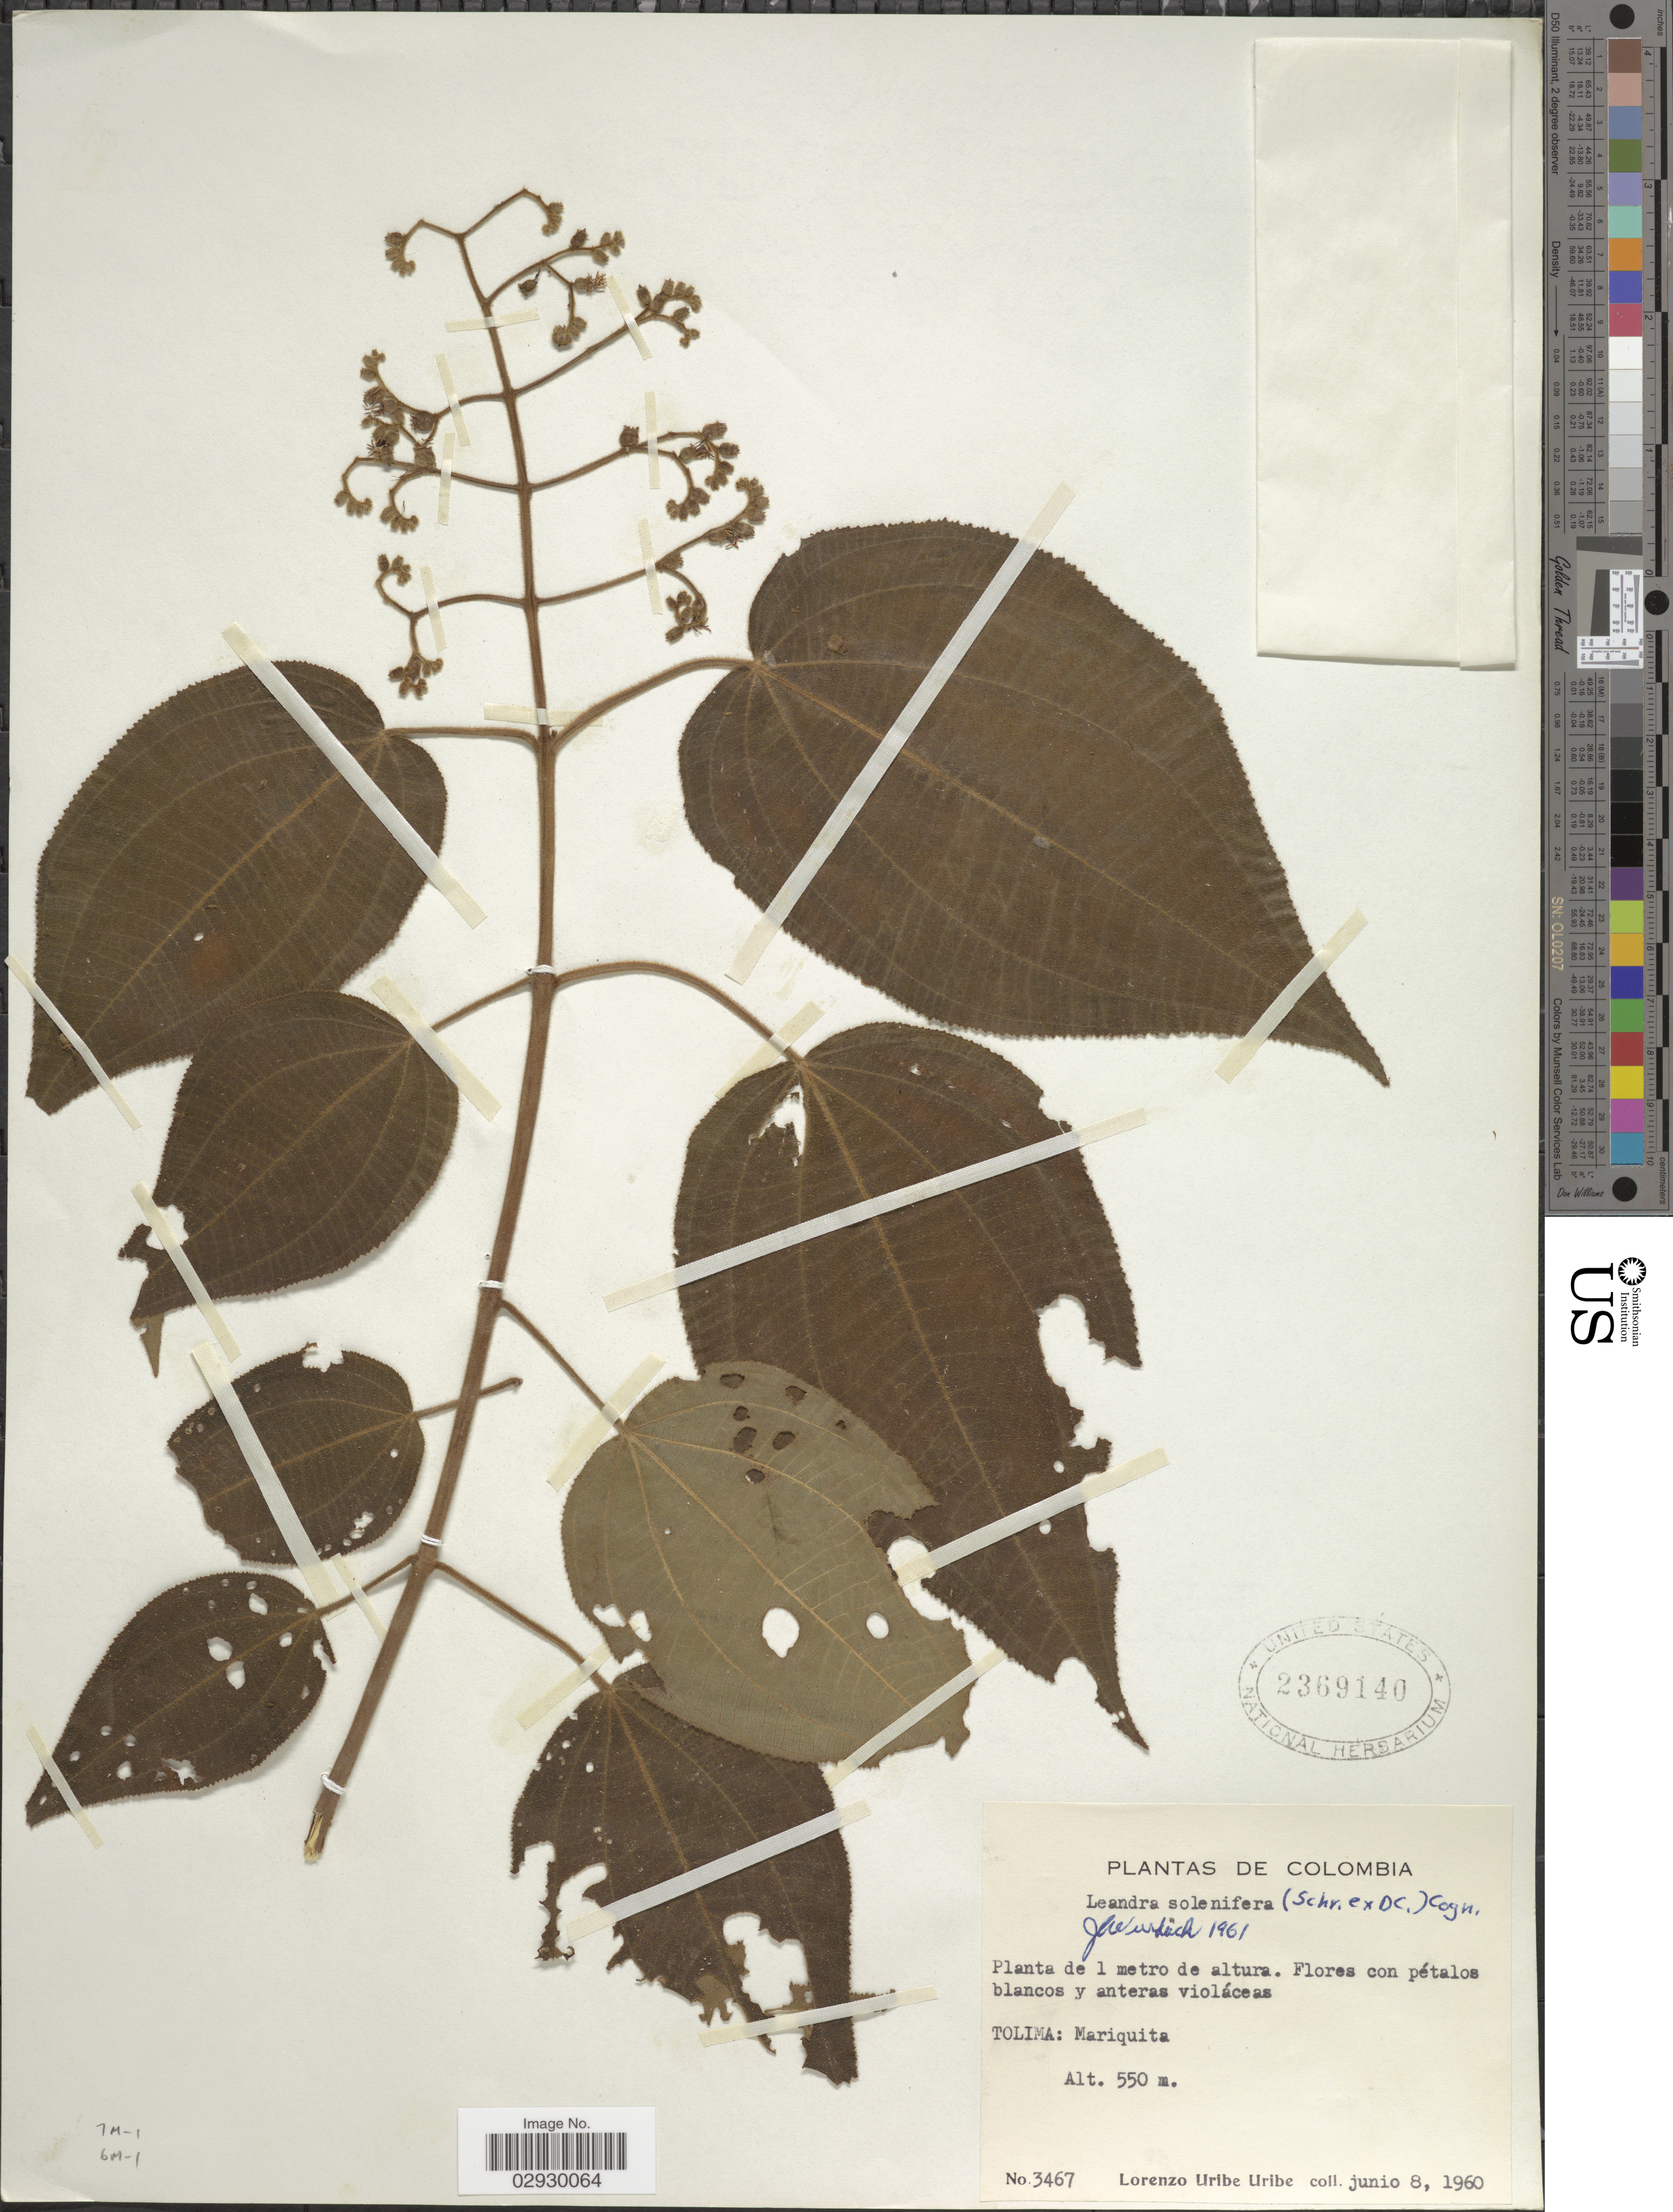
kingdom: Plantae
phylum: Tracheophyta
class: Magnoliopsida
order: Myrtales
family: Melastomataceae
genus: Leandra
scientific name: Leandra solenifera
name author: Cogn.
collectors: L. Uribe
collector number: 3467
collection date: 1960-06-08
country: Colombia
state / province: Tolima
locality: Mariquita.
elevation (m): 550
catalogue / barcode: US 2369140